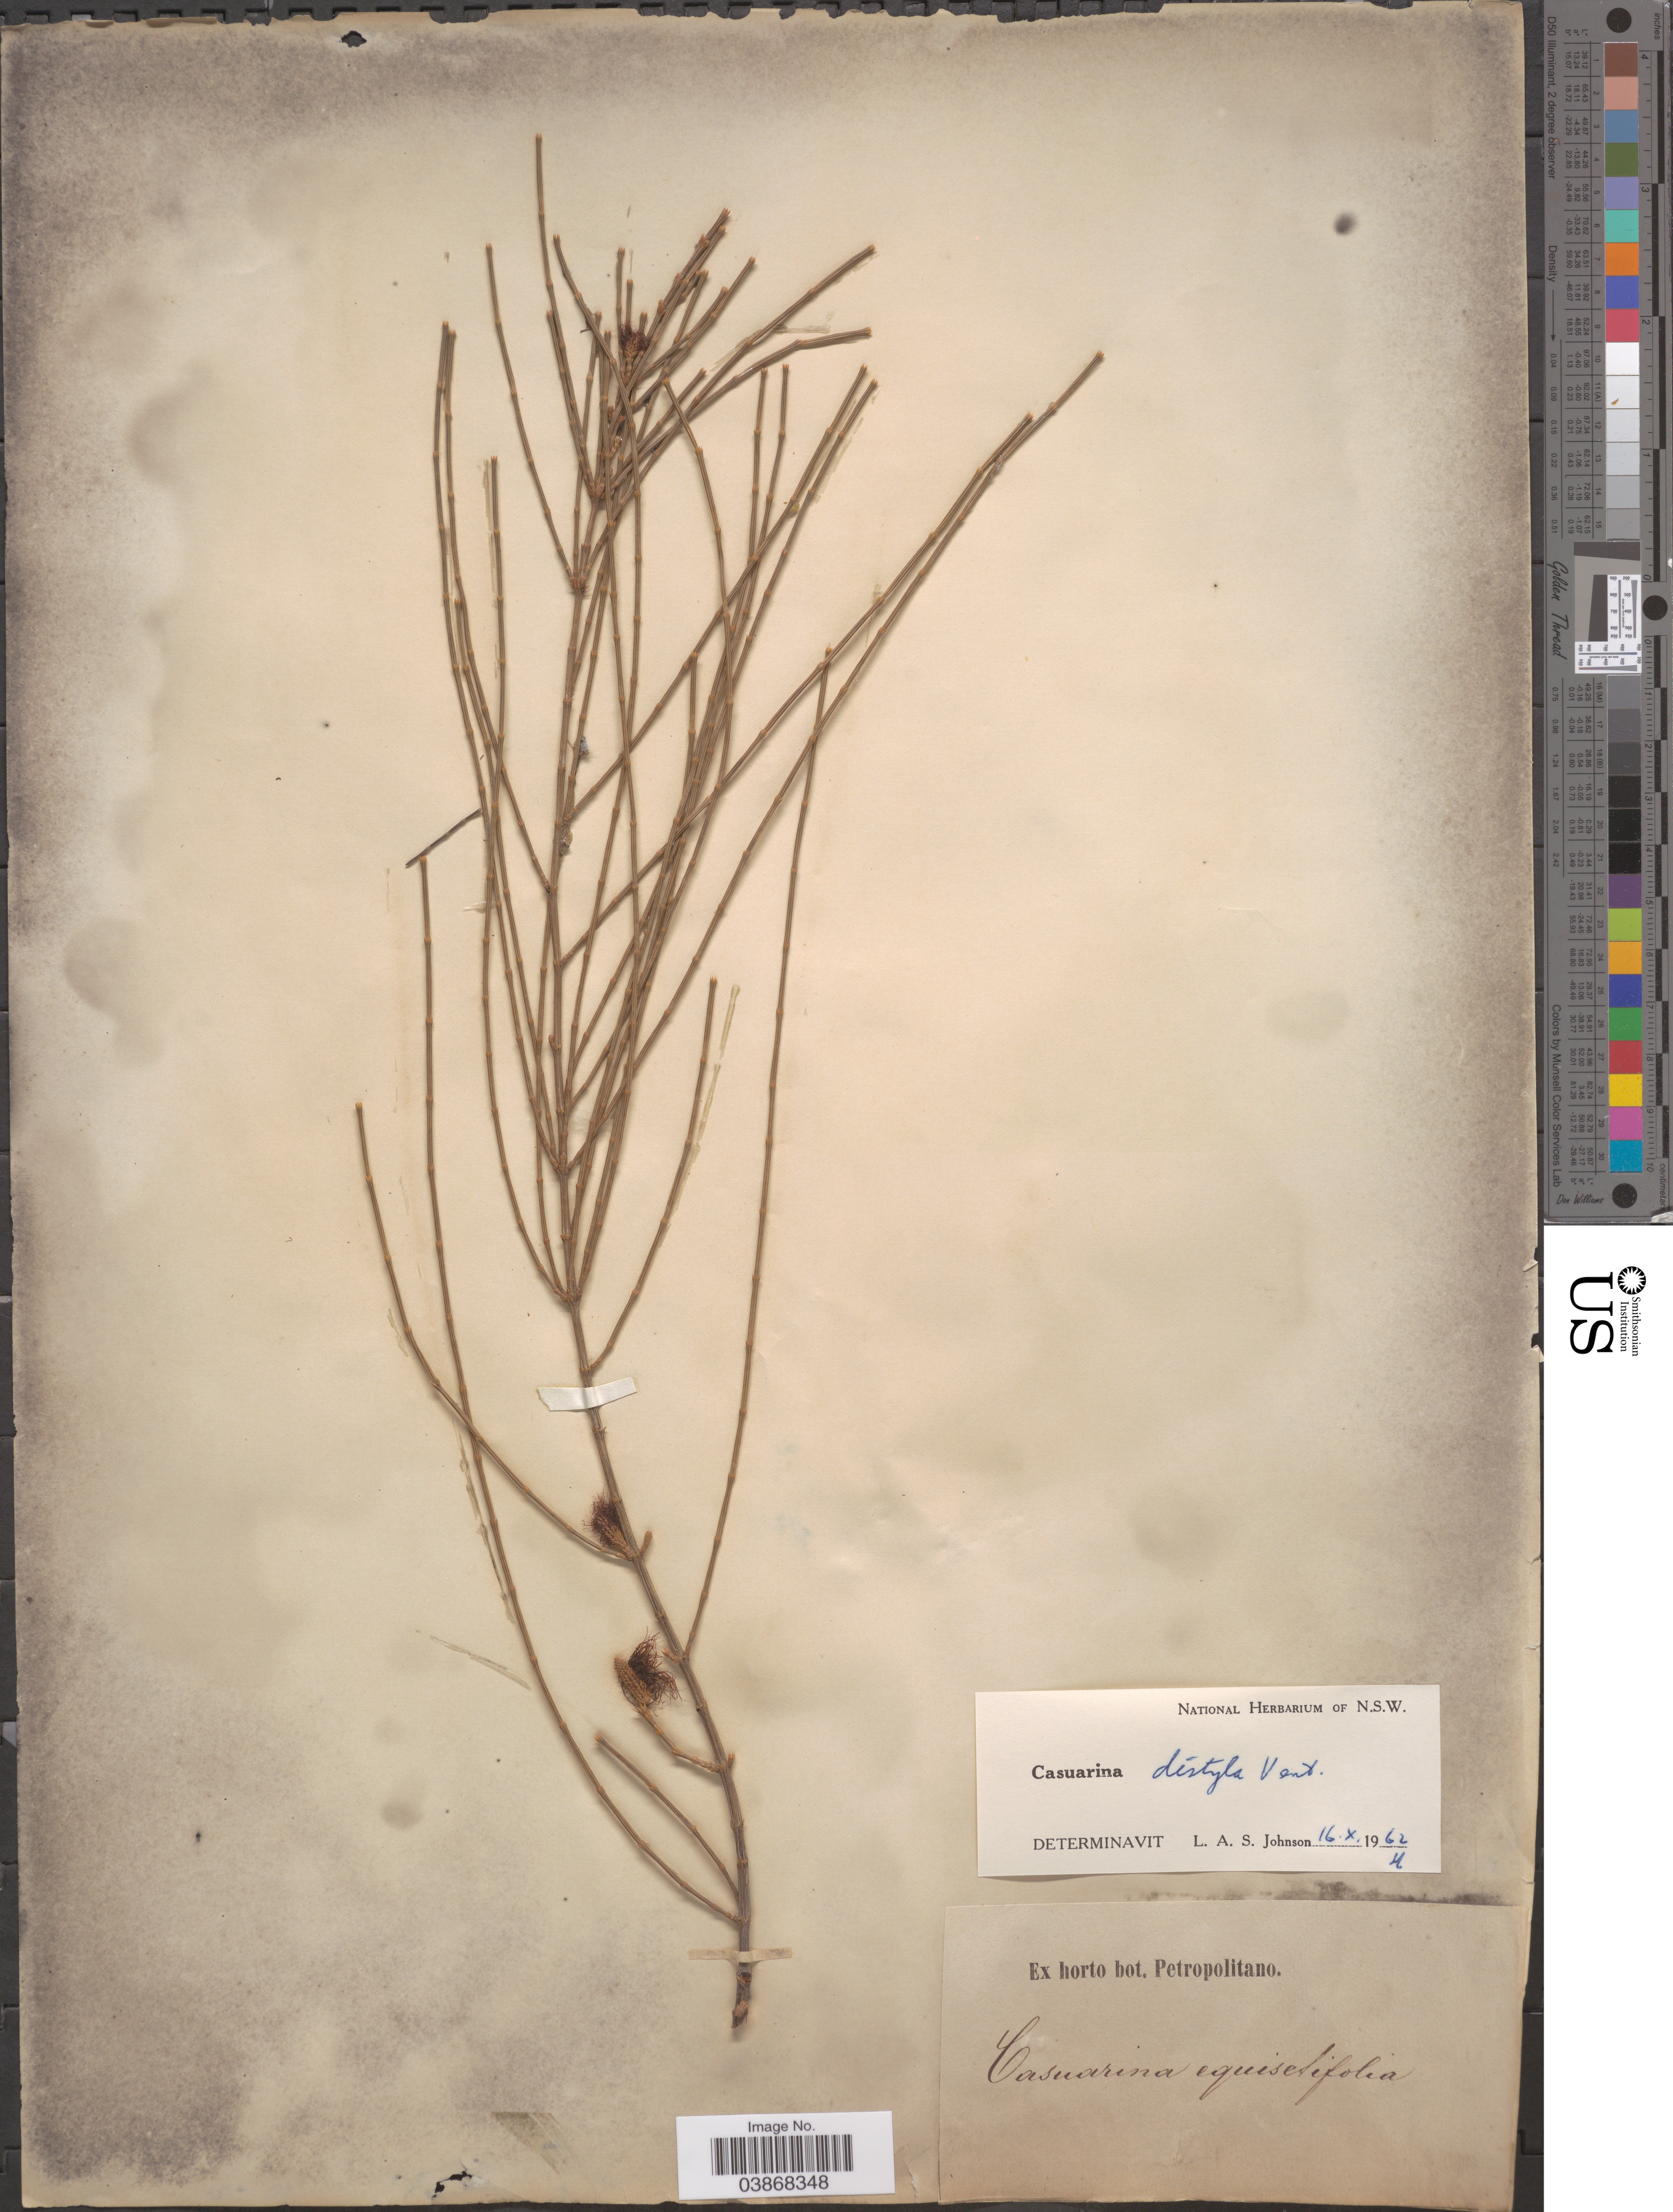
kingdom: Plantae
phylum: Tracheophyta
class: Magnoliopsida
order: Fagales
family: Casuarinaceae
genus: Allocasuarina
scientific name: Allocasuarina distyla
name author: (Vent.) L.A.S. Johnson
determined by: Johnson, L. A. S.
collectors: ex Horto Bot. Petropolitano